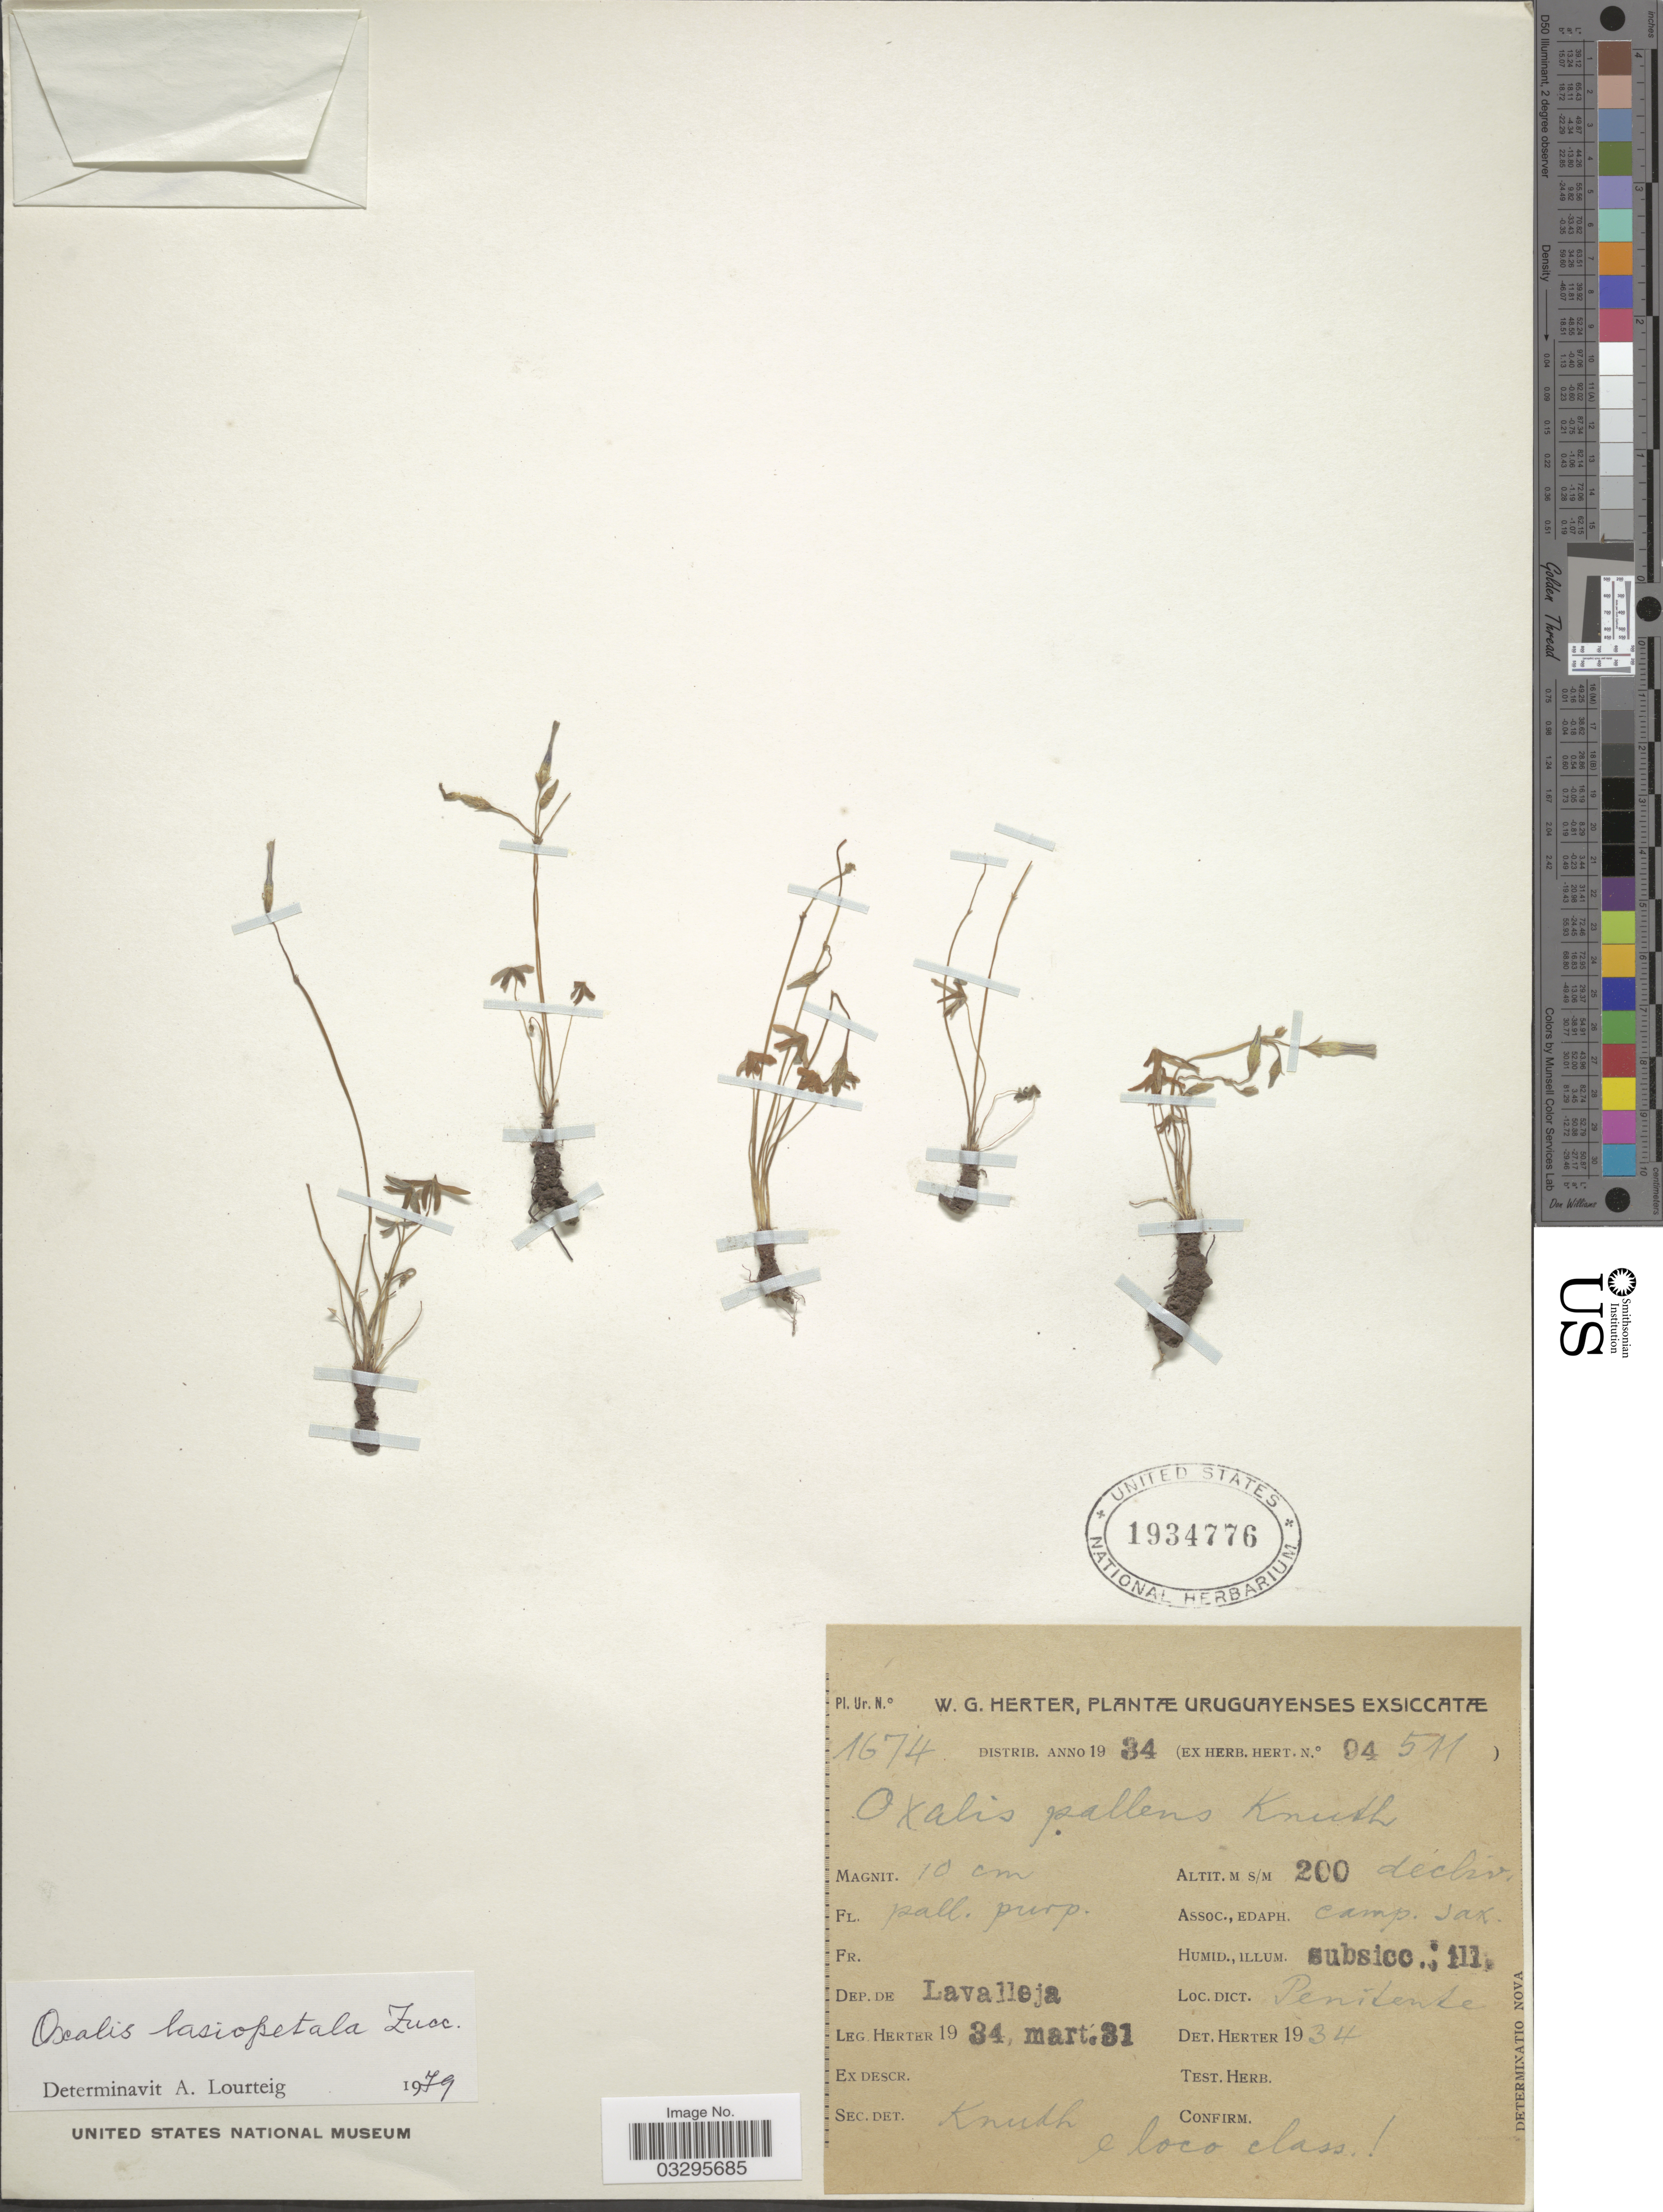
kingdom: Plantae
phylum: Tracheophyta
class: Magnoliopsida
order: Oxalidales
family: Oxalidaceae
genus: Oxalis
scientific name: Oxalis lasiopetala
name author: Zucc.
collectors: W. G. Herter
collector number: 1674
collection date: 1934-03-31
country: Uruguay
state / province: Lavalleja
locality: Dep. de Lavalleja.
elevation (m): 200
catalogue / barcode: US 1934776